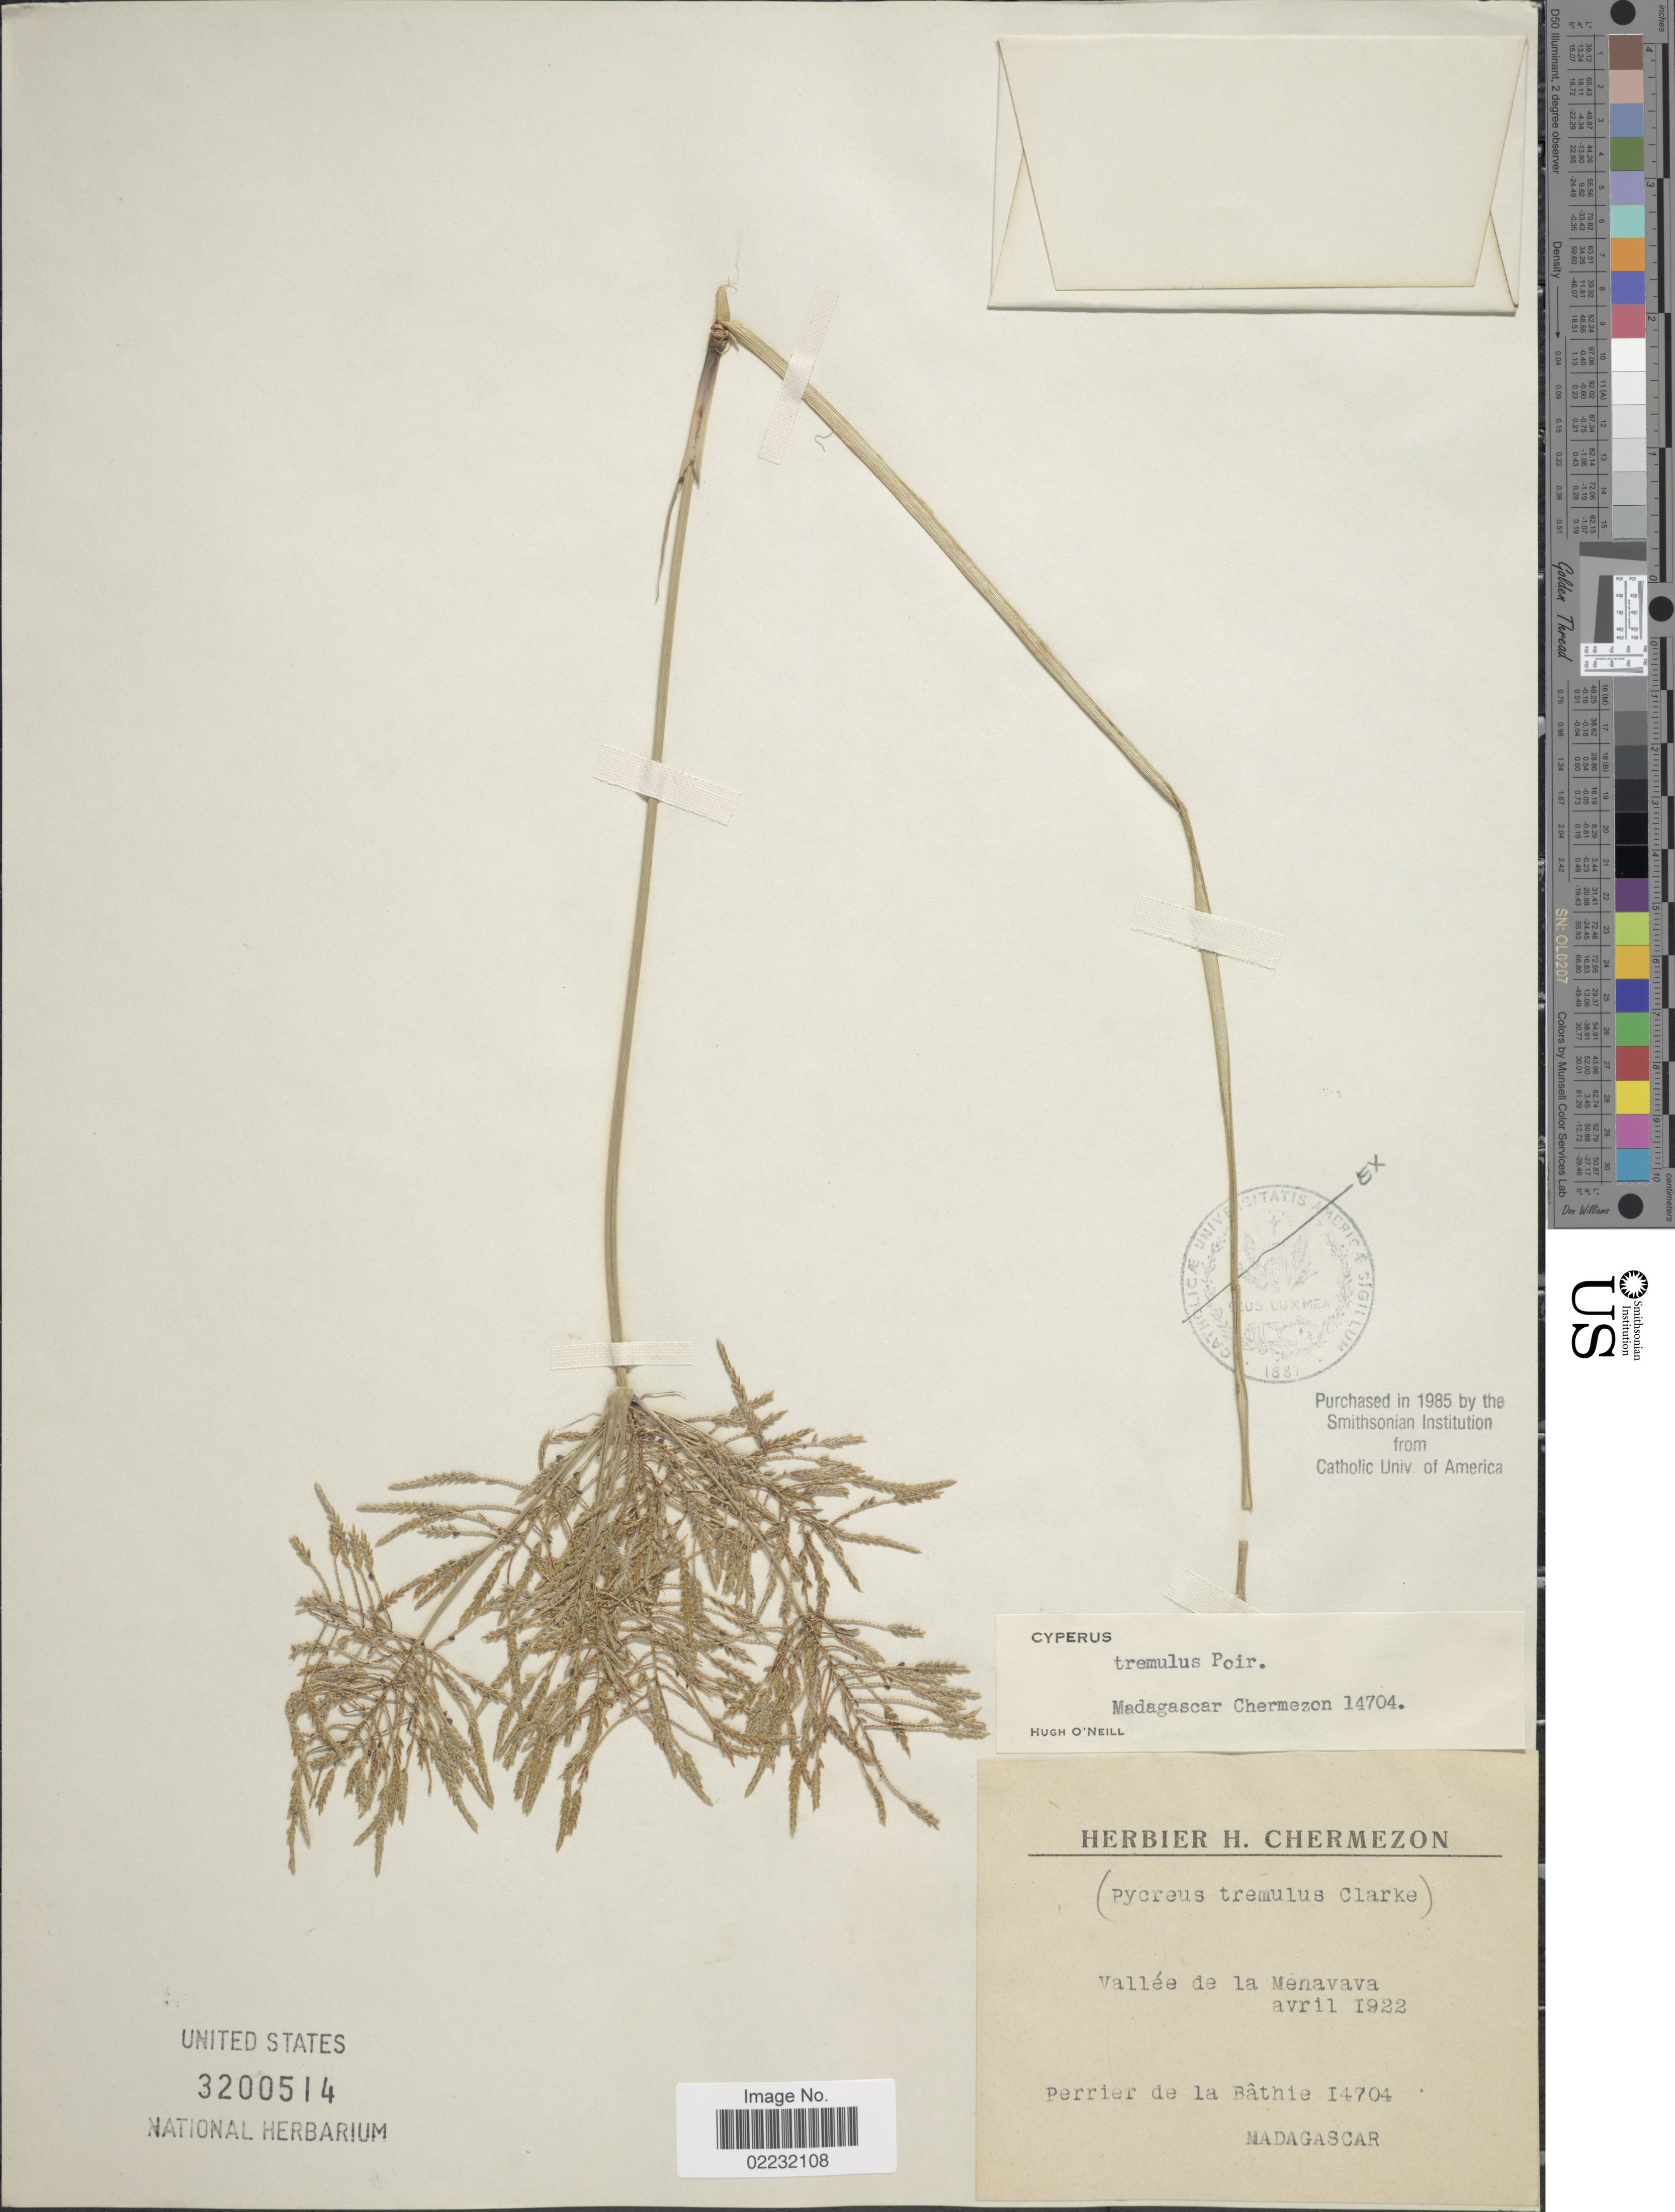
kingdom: Plantae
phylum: Tracheophyta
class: Liliopsida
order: Poales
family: Cyperaceae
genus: Cyperus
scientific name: Cyperus flavicomus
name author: Michx.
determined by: Strong, Mark T., (BOT), Smithsonian Institution - National Museum of Natural History (UNITED STATES)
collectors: Perrier de la Bâthie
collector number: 14704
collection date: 1922-04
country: Madagascar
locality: Vallee de la Menavava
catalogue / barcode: US 3200514